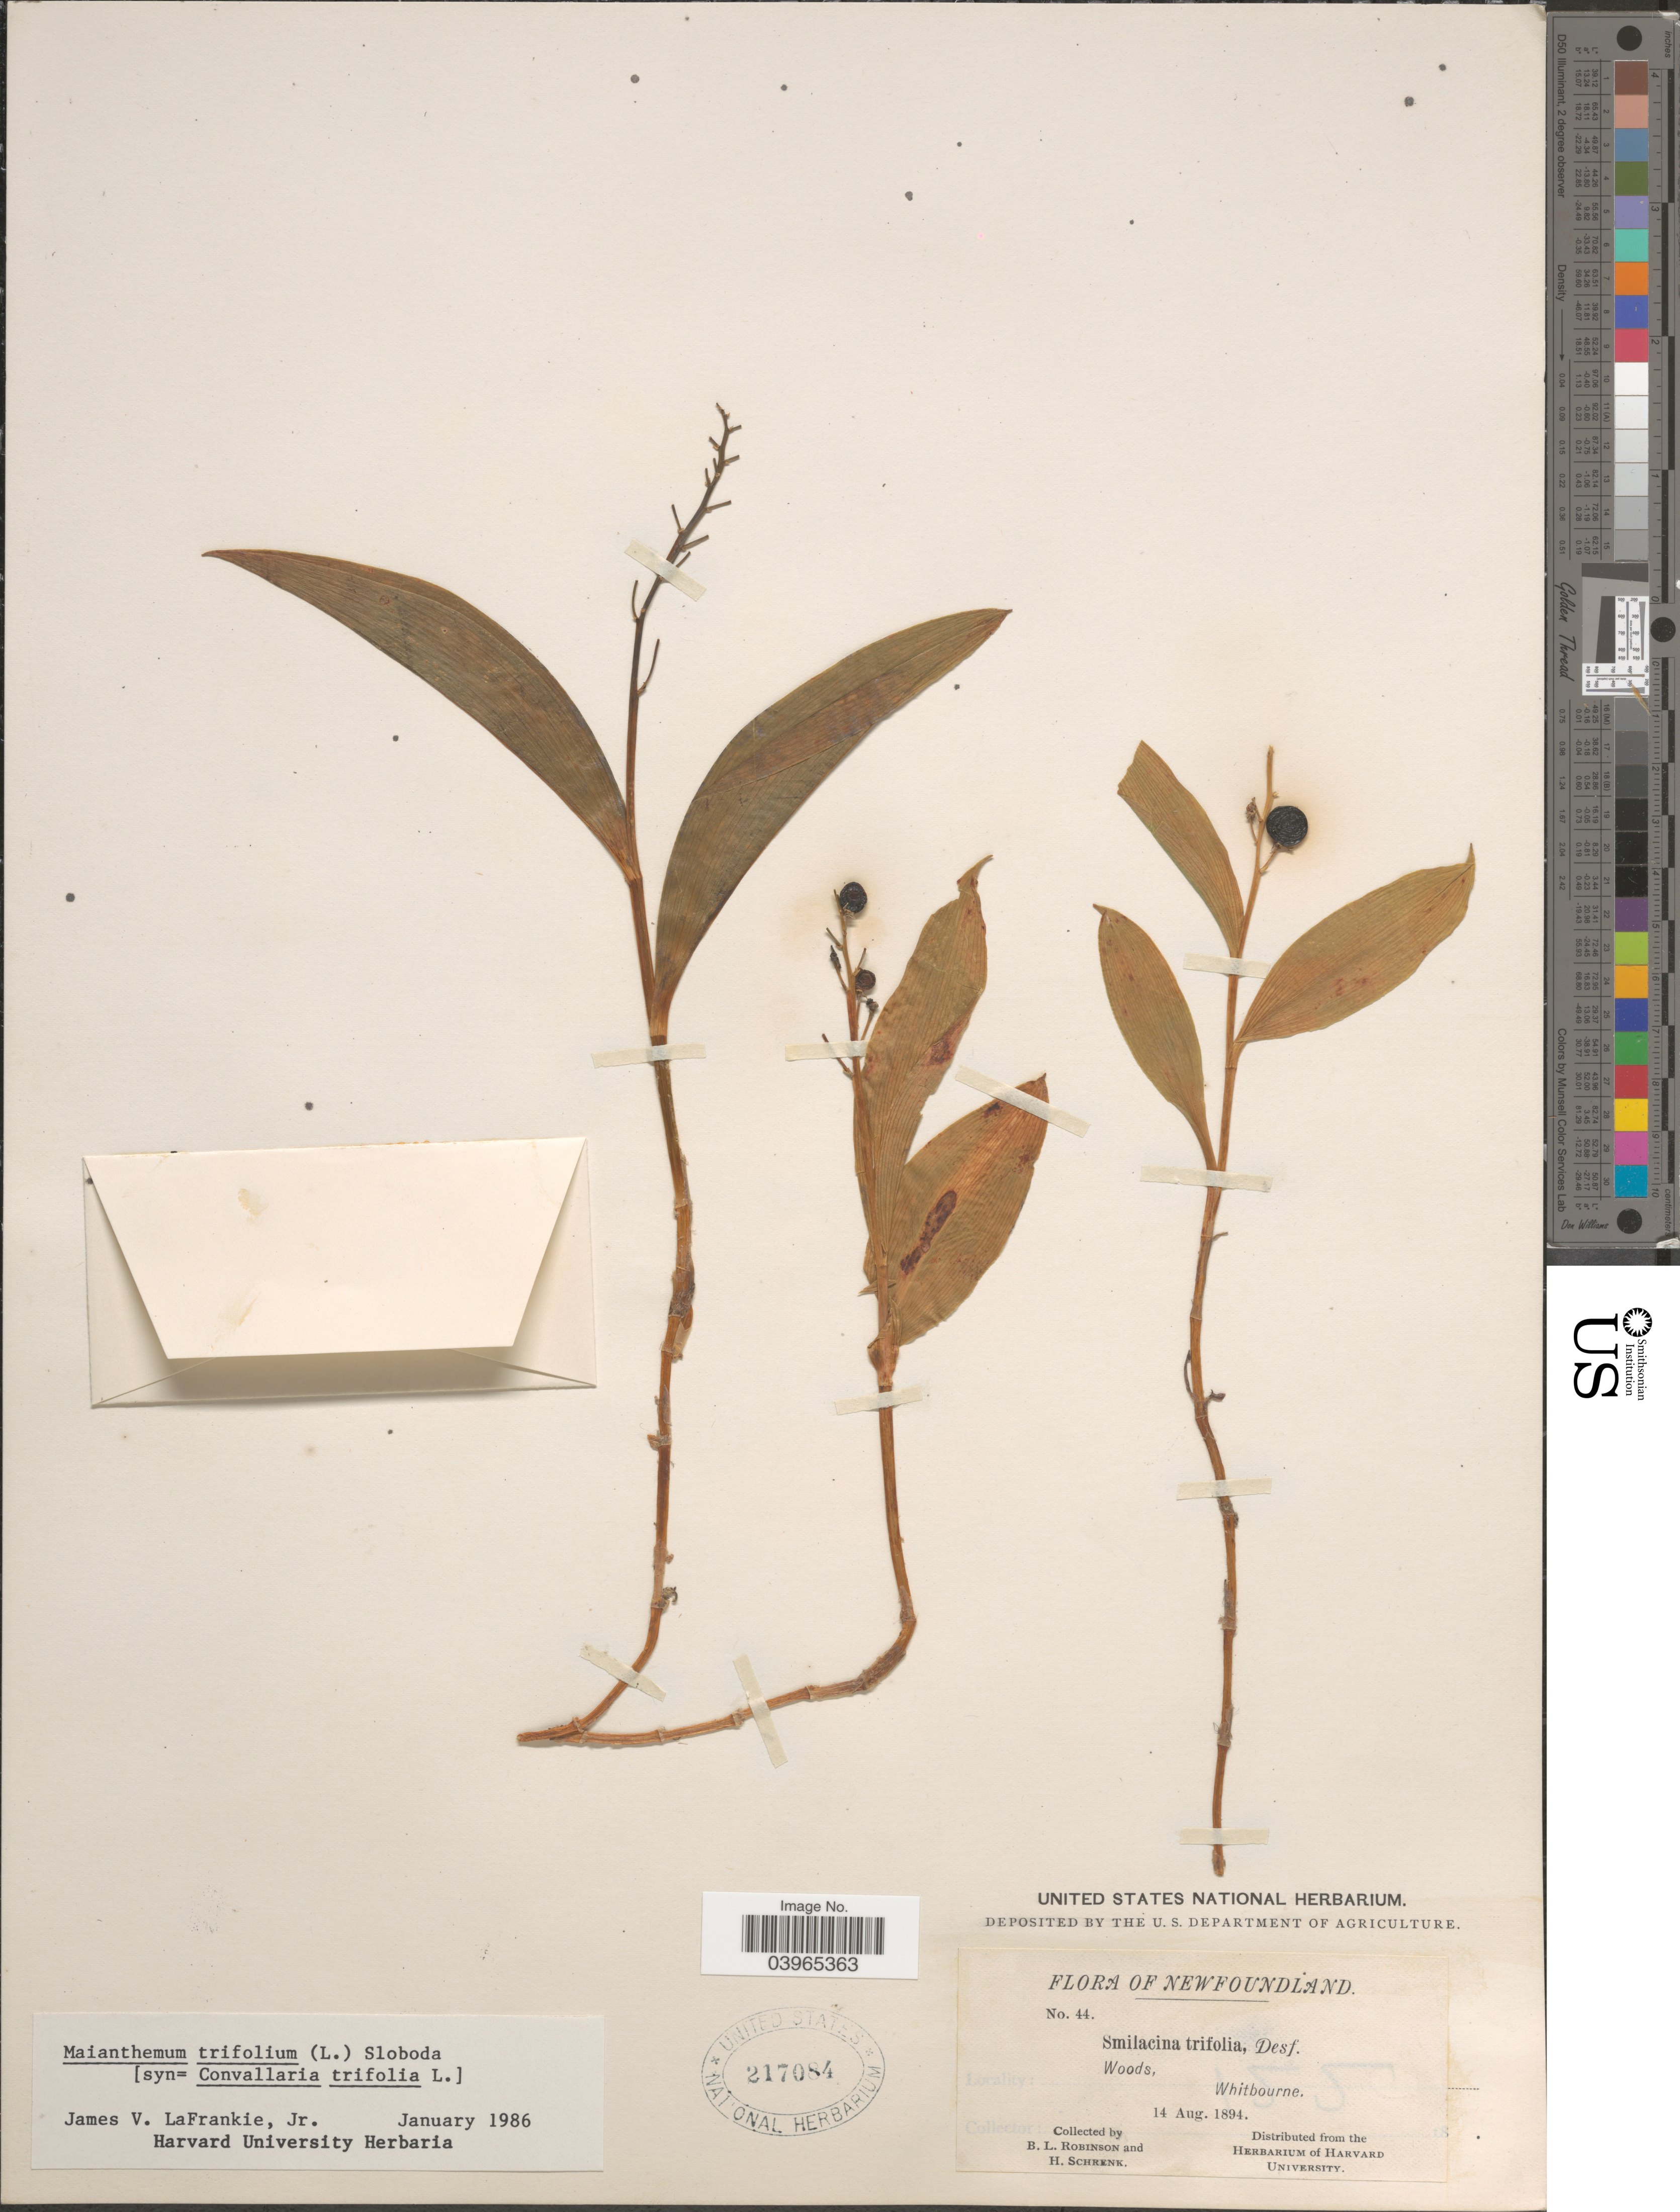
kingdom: Plantae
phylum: Tracheophyta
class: Liliopsida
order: Asparagales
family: Asparagaceae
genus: Maianthemum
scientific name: Maianthemum trifolium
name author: (L.) Sloboda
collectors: B. L. Robinson & H. Schrenk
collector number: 44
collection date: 1894-08-14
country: Canada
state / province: Newfoundland and Labrador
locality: Whitbourne.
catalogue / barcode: US 217084